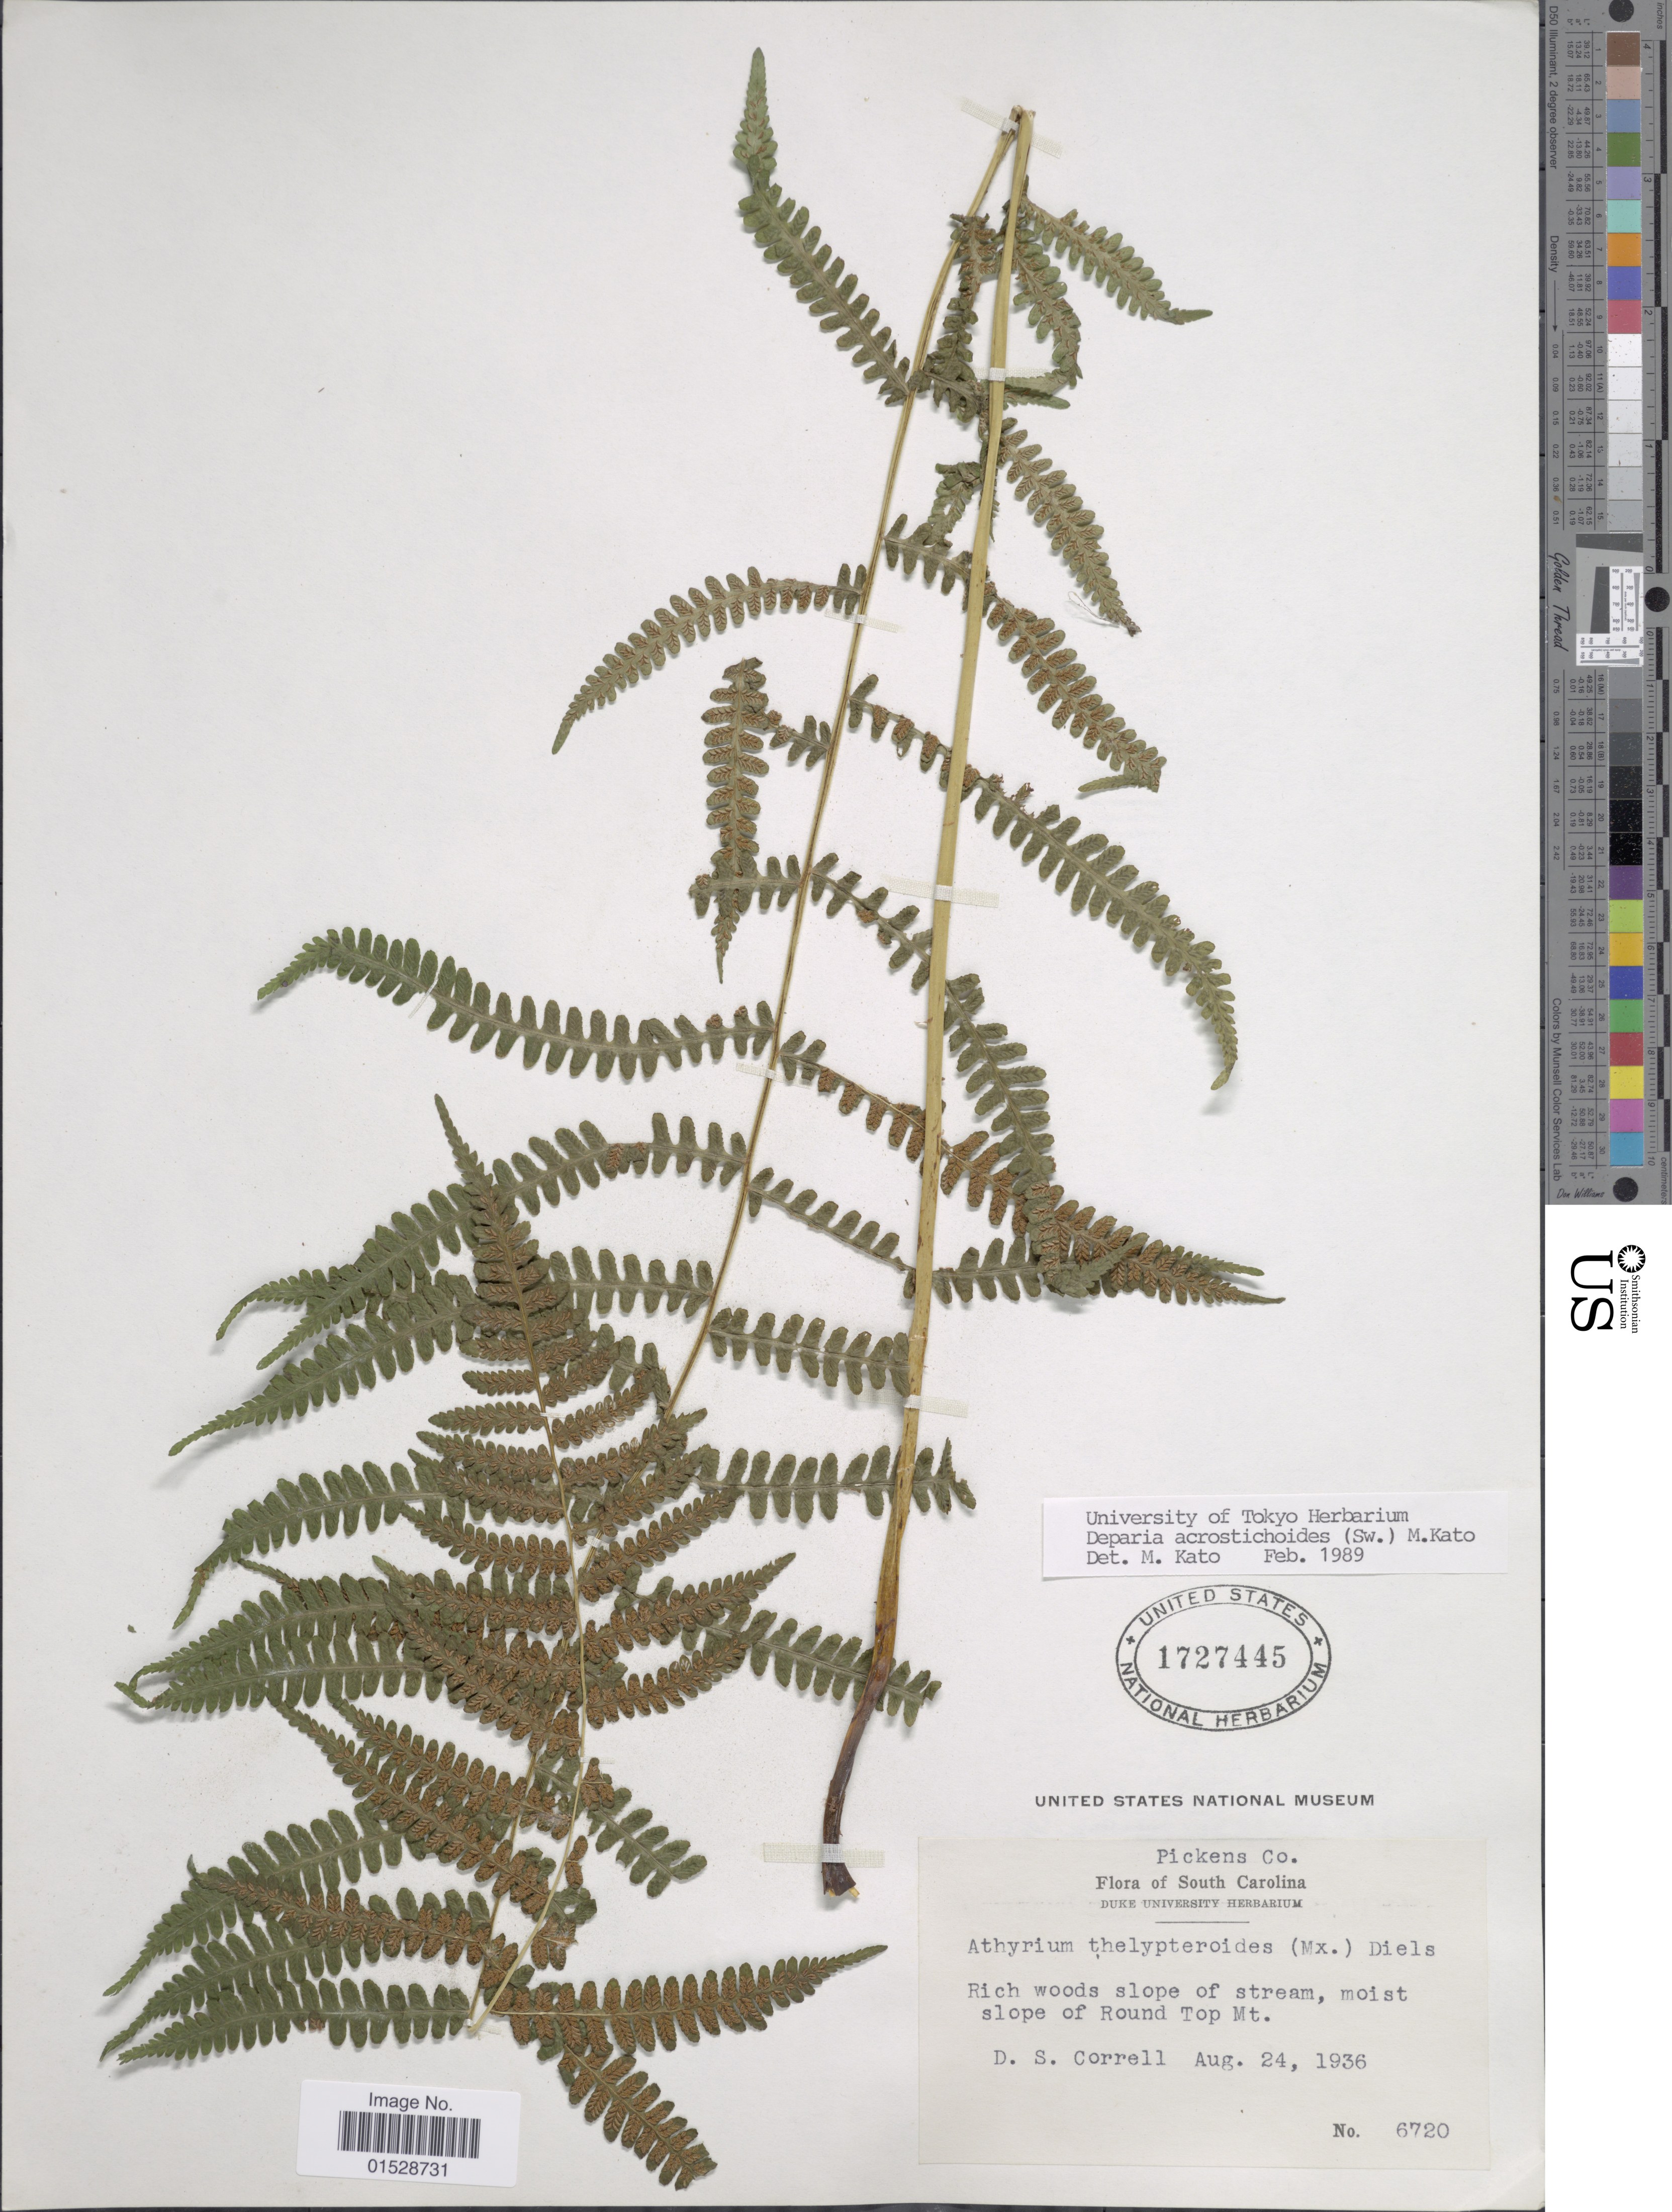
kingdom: Plantae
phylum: Tracheophyta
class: Polypodiopsida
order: Polypodiales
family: Athyriaceae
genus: Deparia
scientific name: Deparia acrostichoides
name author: (Sw.) M. Kato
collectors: D. S. Correll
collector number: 6720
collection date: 1936-08-24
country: United States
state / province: South Carolina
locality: Pickens Co., slope of Round Top Mt.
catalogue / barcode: US 1727445